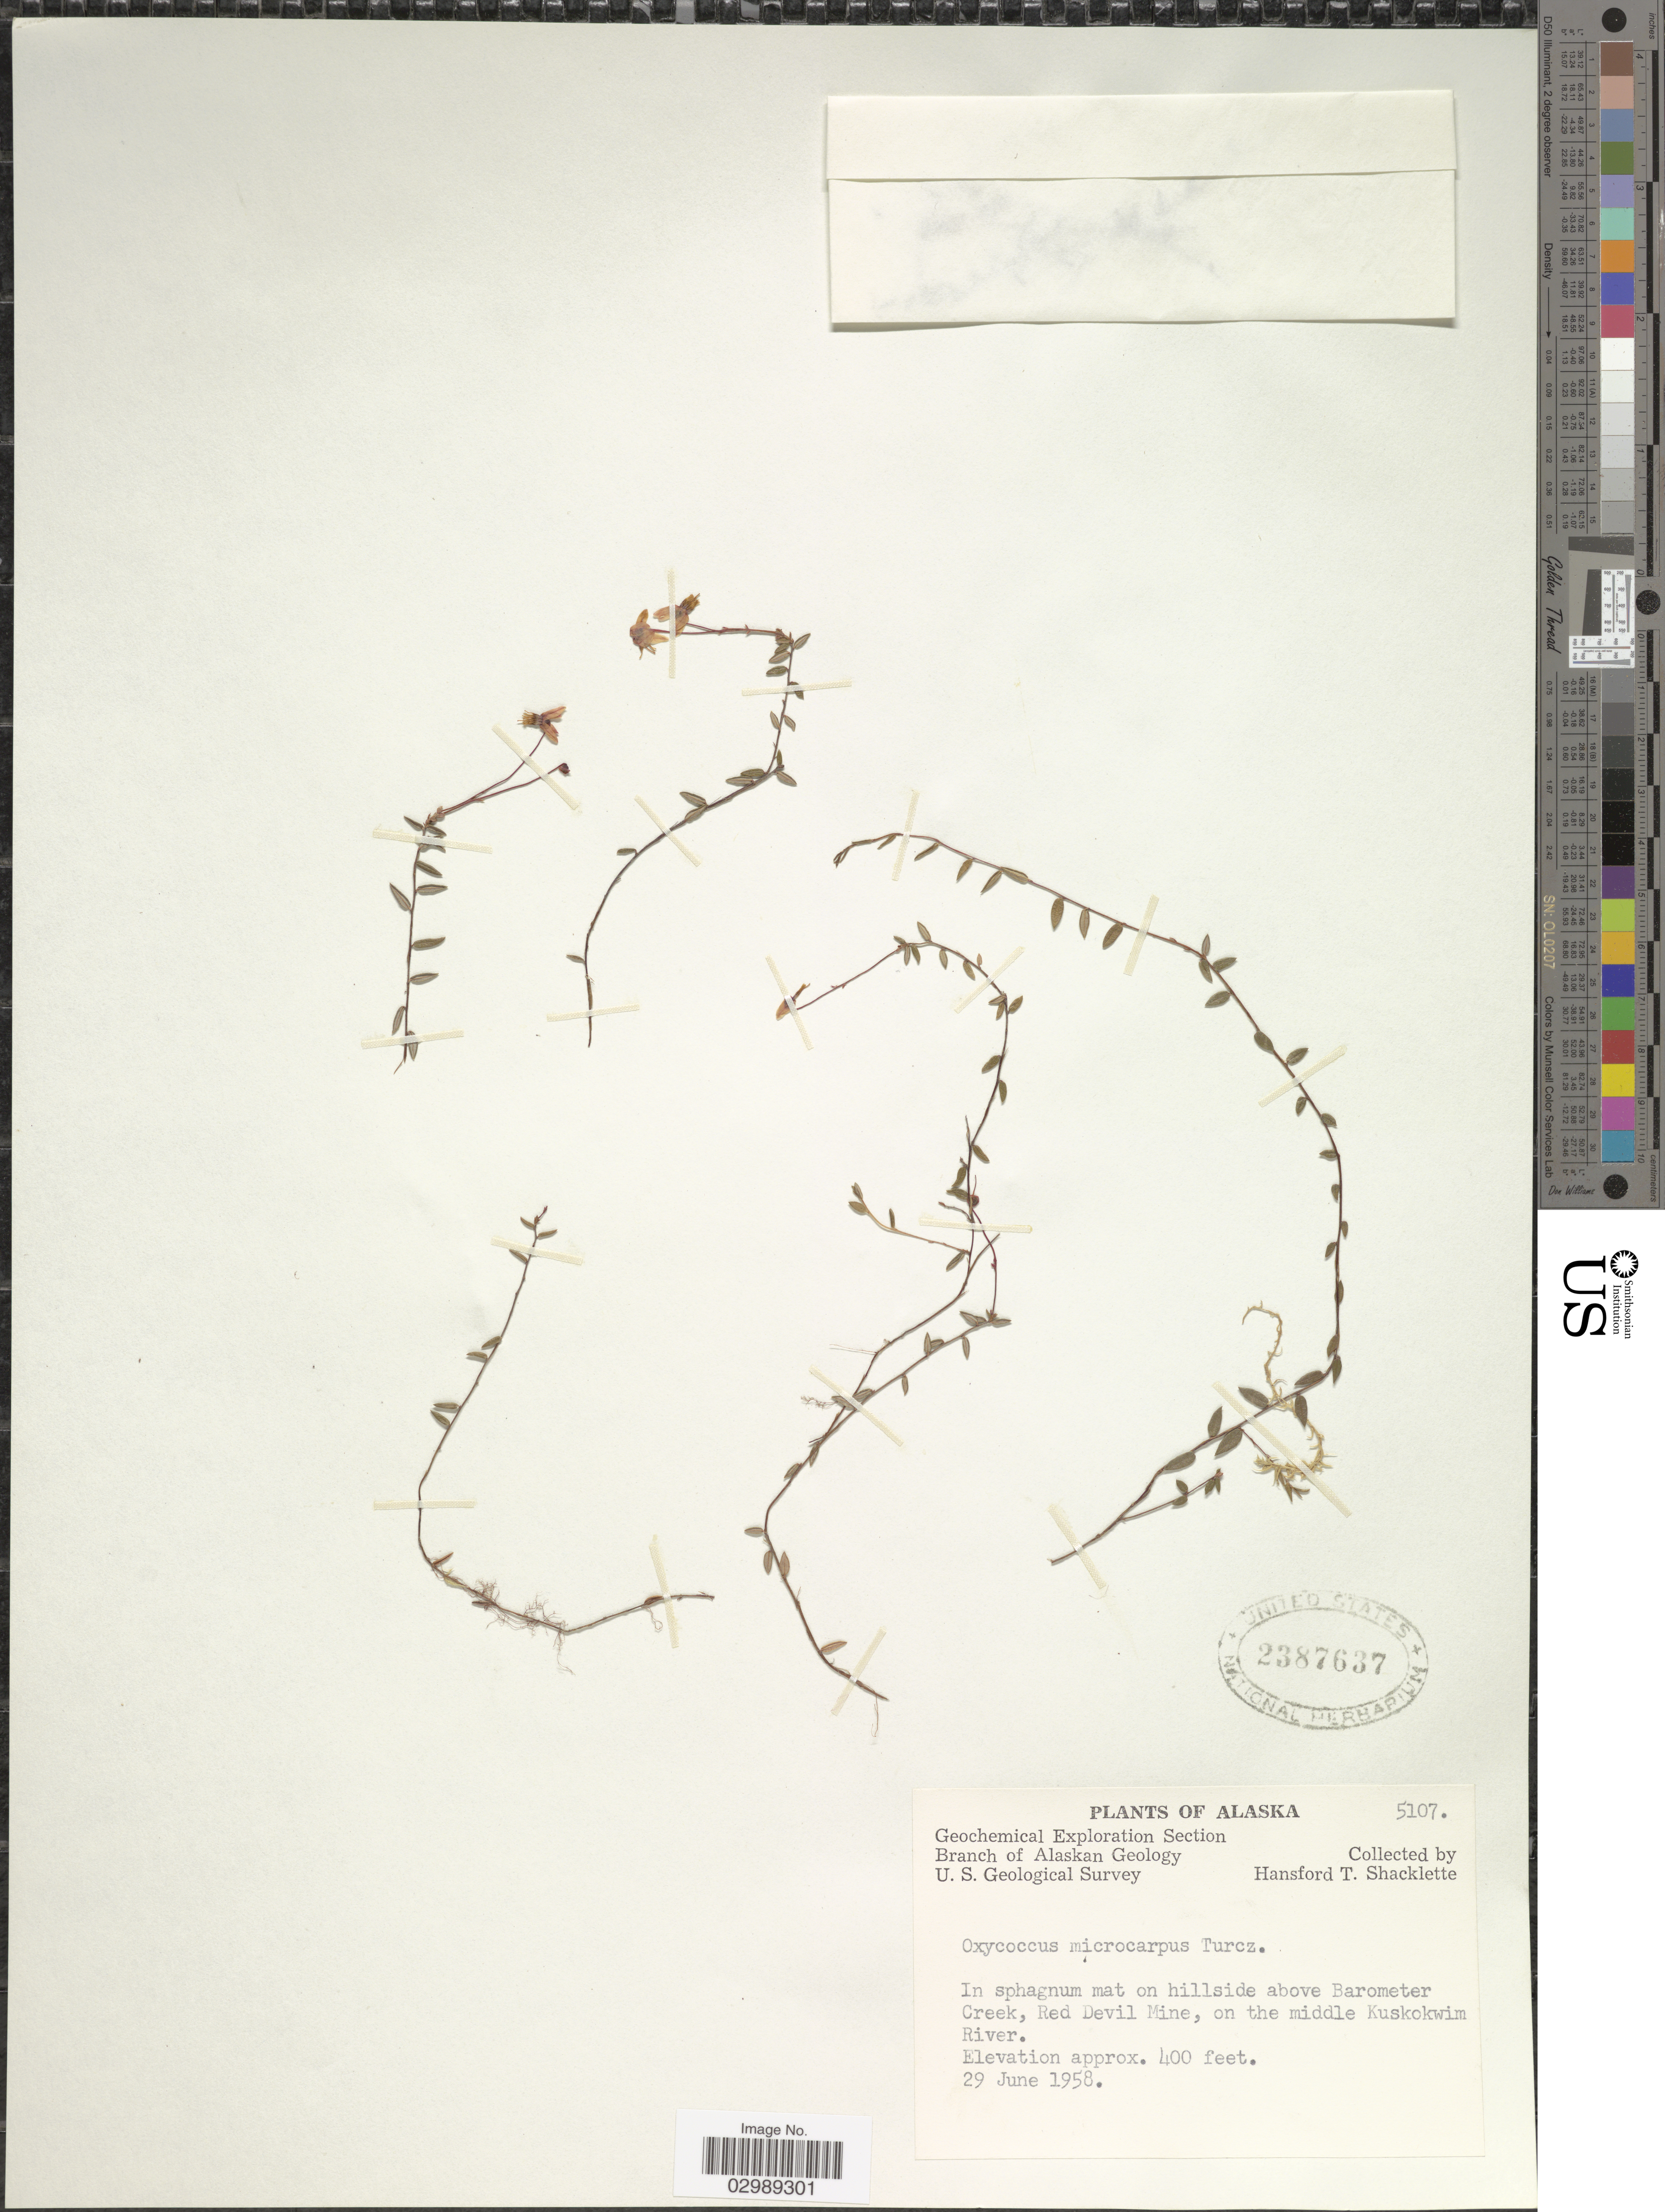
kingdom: Plantae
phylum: Tracheophyta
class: Magnoliopsida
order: Ericales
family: Ericaceae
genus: Vaccinium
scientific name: Vaccinium oxycoccos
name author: L.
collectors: H. Shacklette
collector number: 5107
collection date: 1958-06-29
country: United States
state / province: Alaska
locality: In sphagnum mat on hillside above Barometer Creek, Red Devil Mine, on the middle Kuskokwim River.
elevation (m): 122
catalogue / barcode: US 2387637